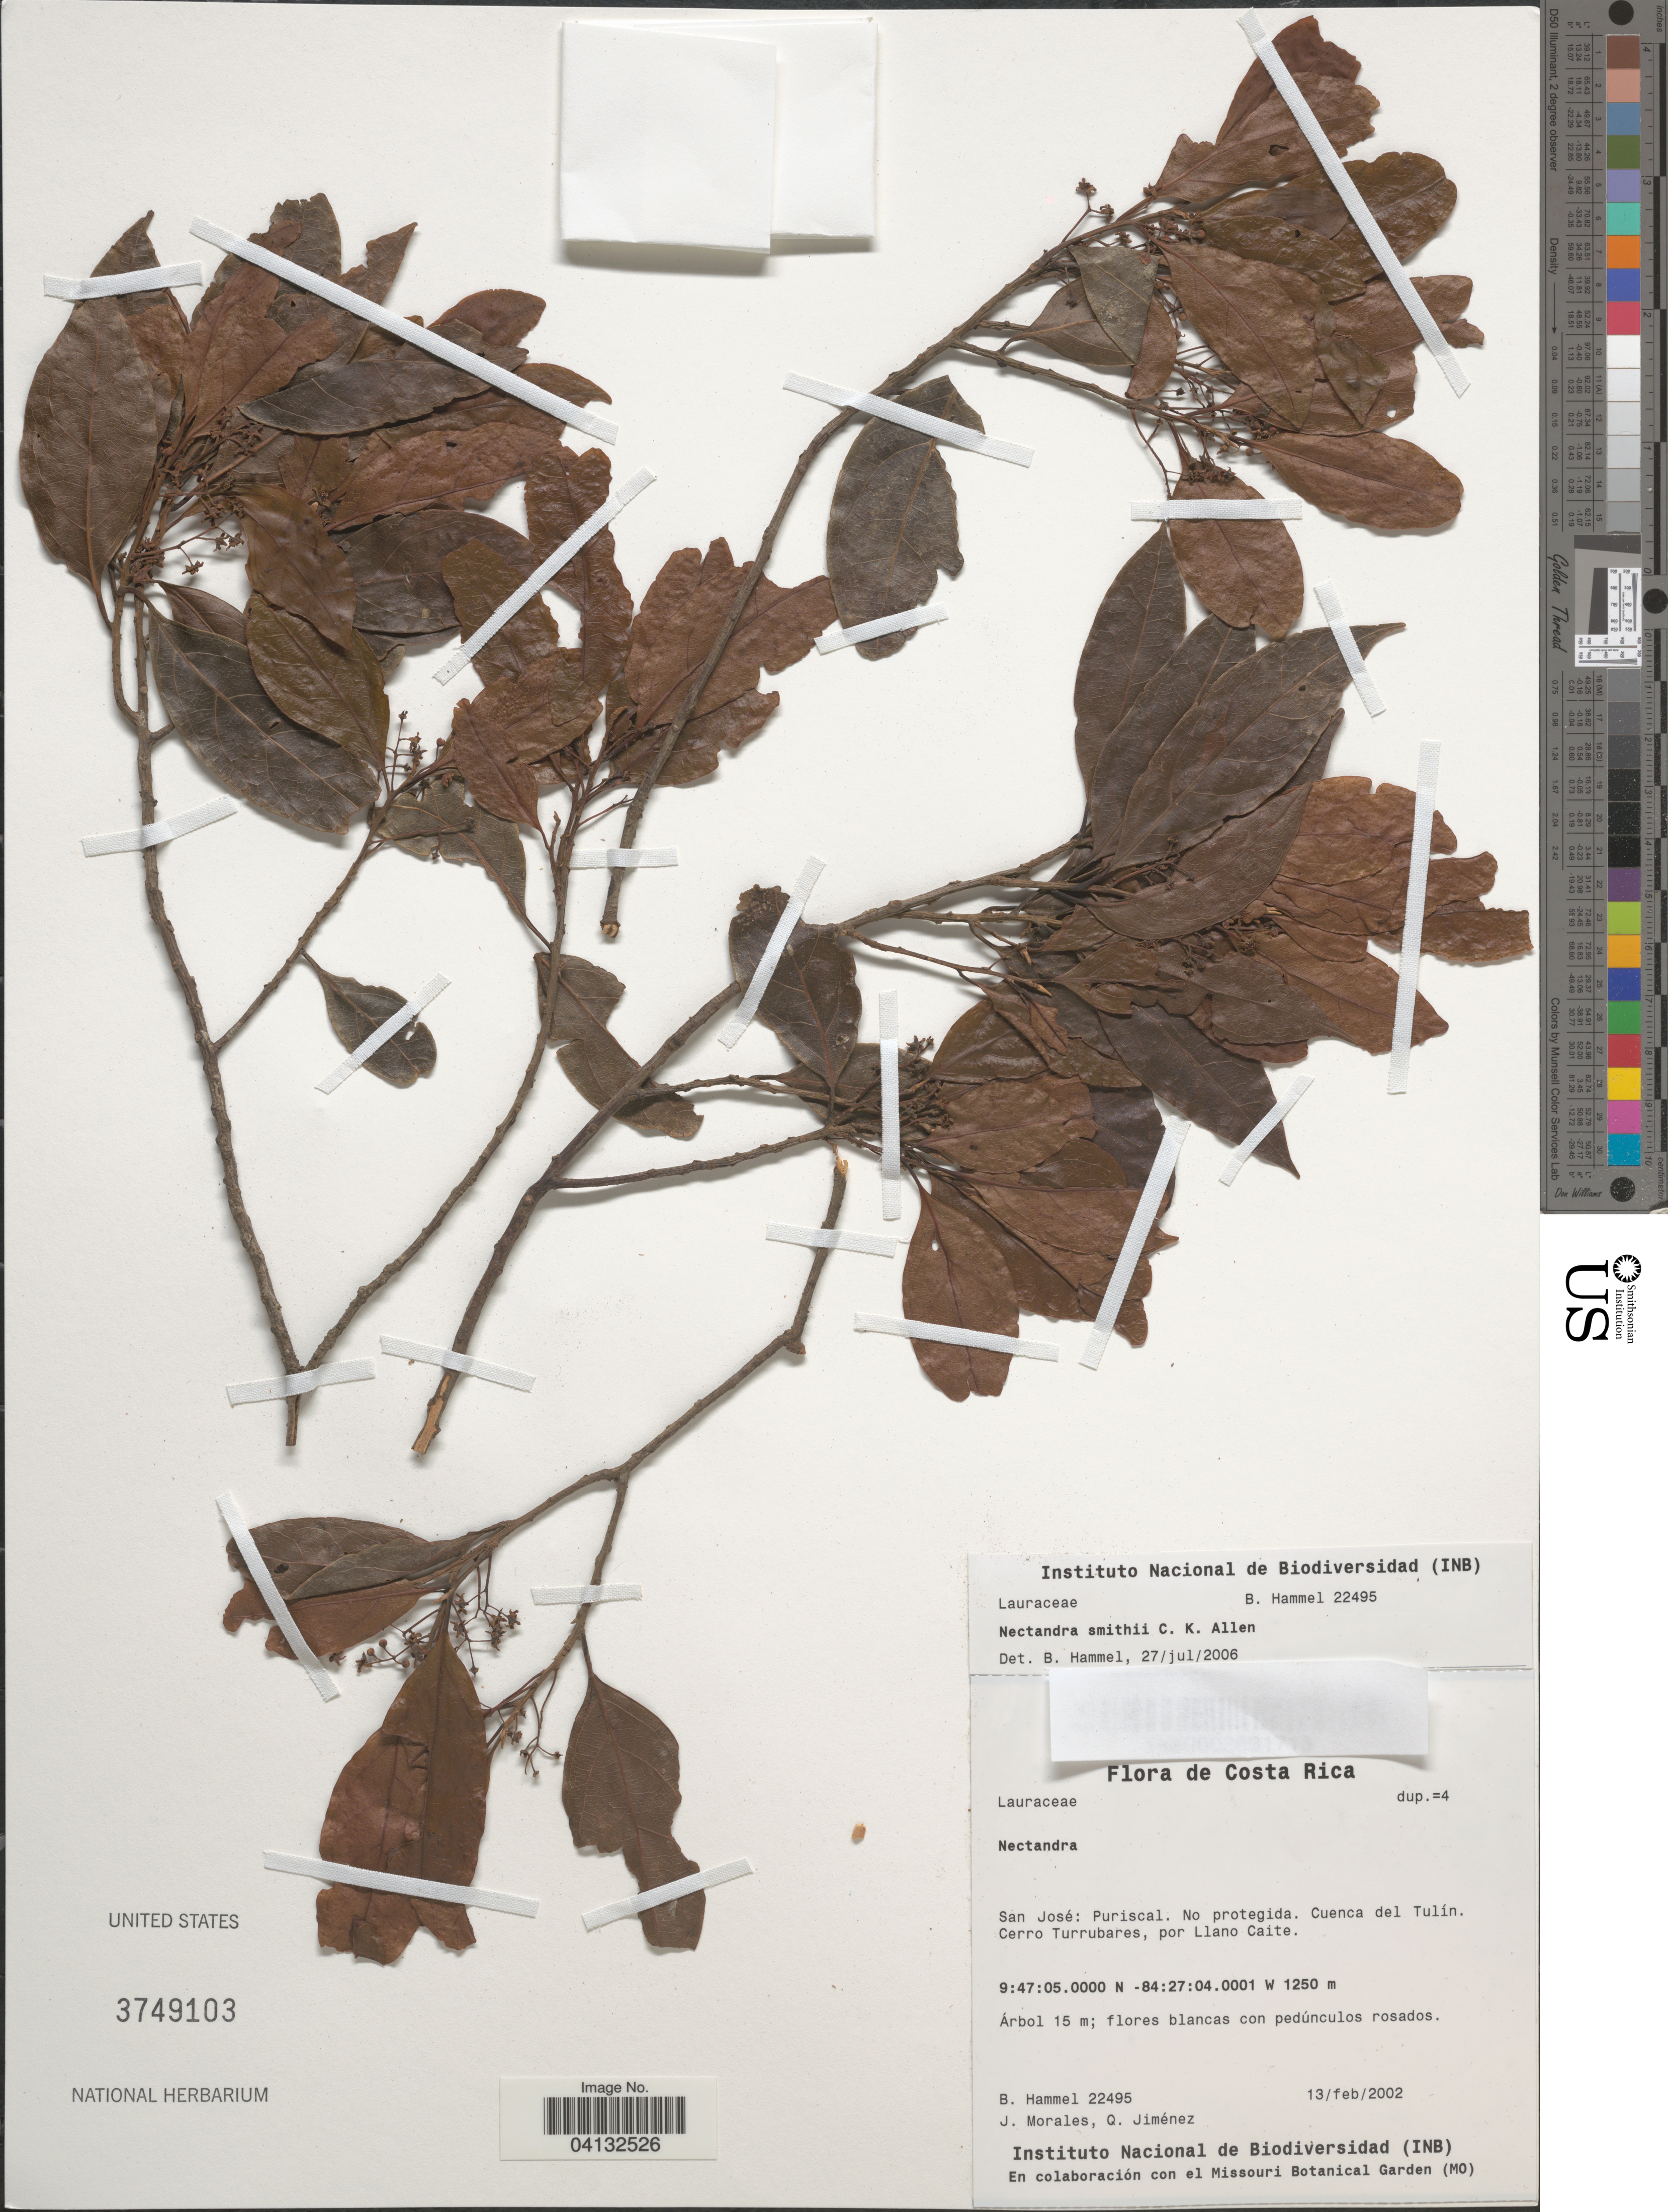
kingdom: Plantae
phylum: Tracheophyta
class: Magnoliopsida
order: Laurales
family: Lauraceae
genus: Nectandra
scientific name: Nectandra smithii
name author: C.K. Allen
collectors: B. Hammel, J. Morales & Q. Jiménez Madrigal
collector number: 22495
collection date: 2002-02-13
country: Costa Rica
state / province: San José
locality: Pursical. Cuenca del Tulín. Cerro Turrubares, por Llano Caite.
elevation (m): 1250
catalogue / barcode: US 3749103